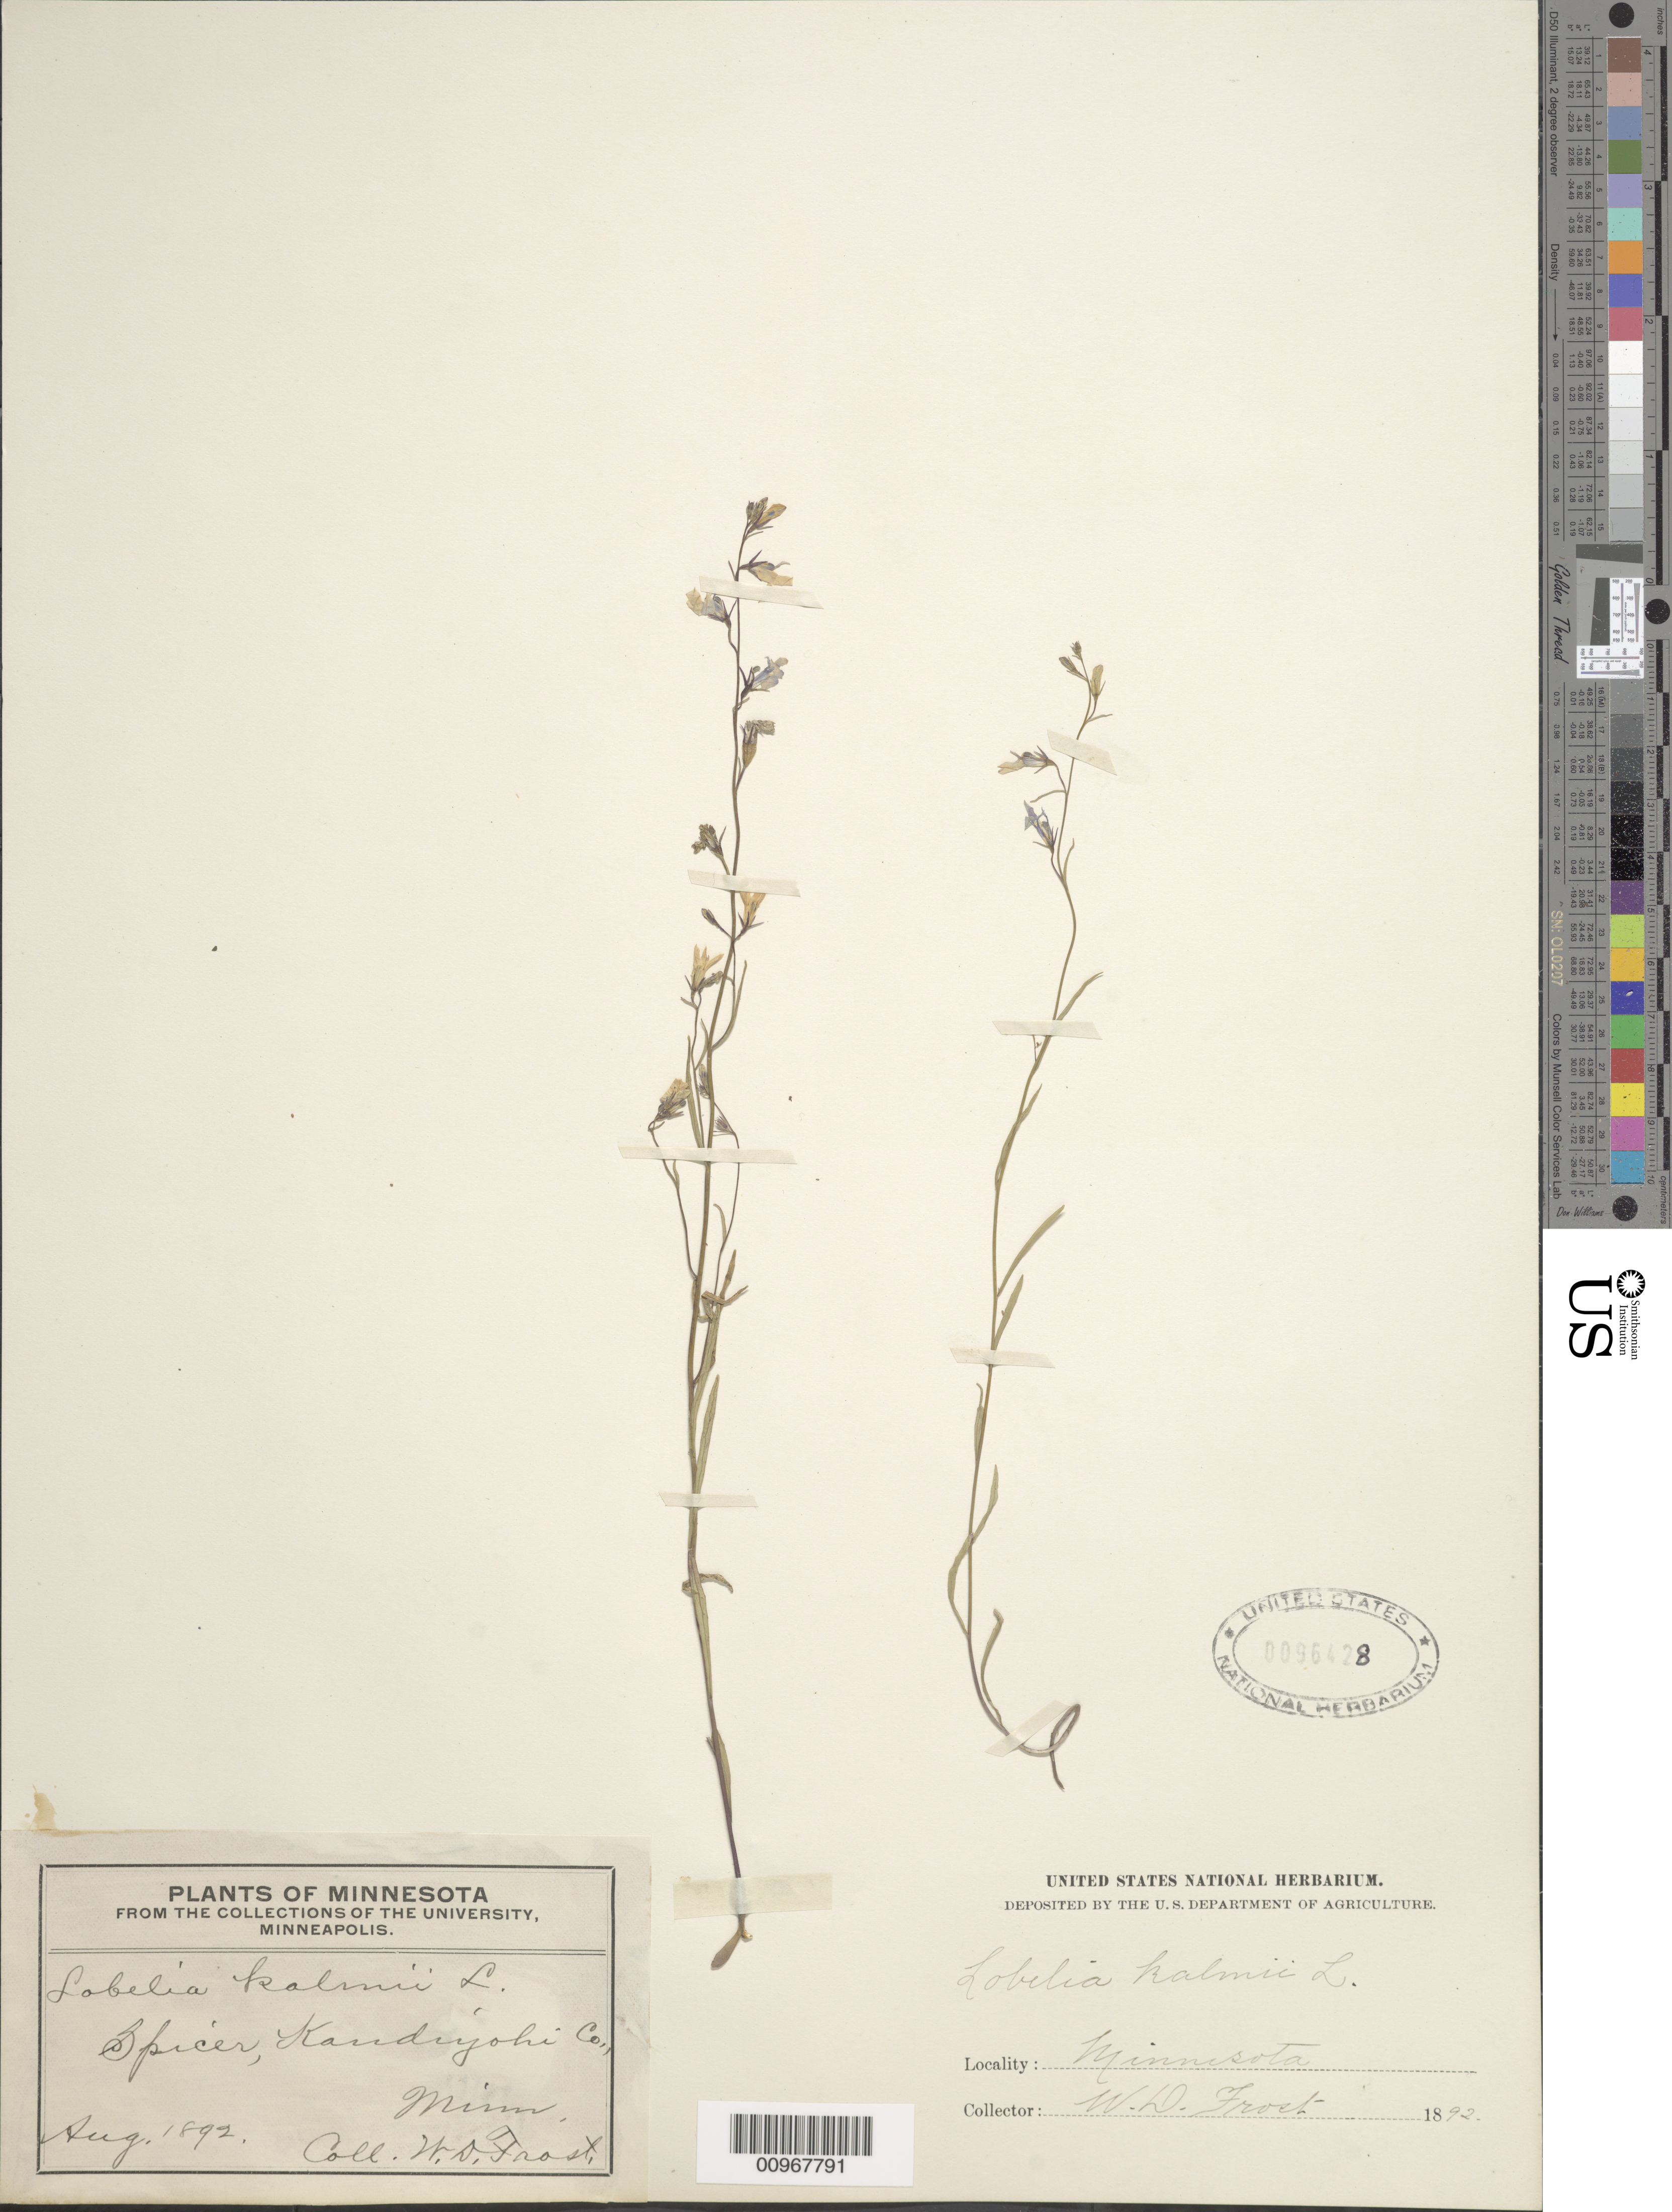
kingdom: Plantae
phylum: Tracheophyta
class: Magnoliopsida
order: Asterales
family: Campanulaceae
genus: Lobelia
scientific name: Lobelia kalmii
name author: L.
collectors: W. Frost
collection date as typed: Aug 1892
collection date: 1892-08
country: United States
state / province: Minnesota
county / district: Kandiyohi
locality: Spicer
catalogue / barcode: US 96428